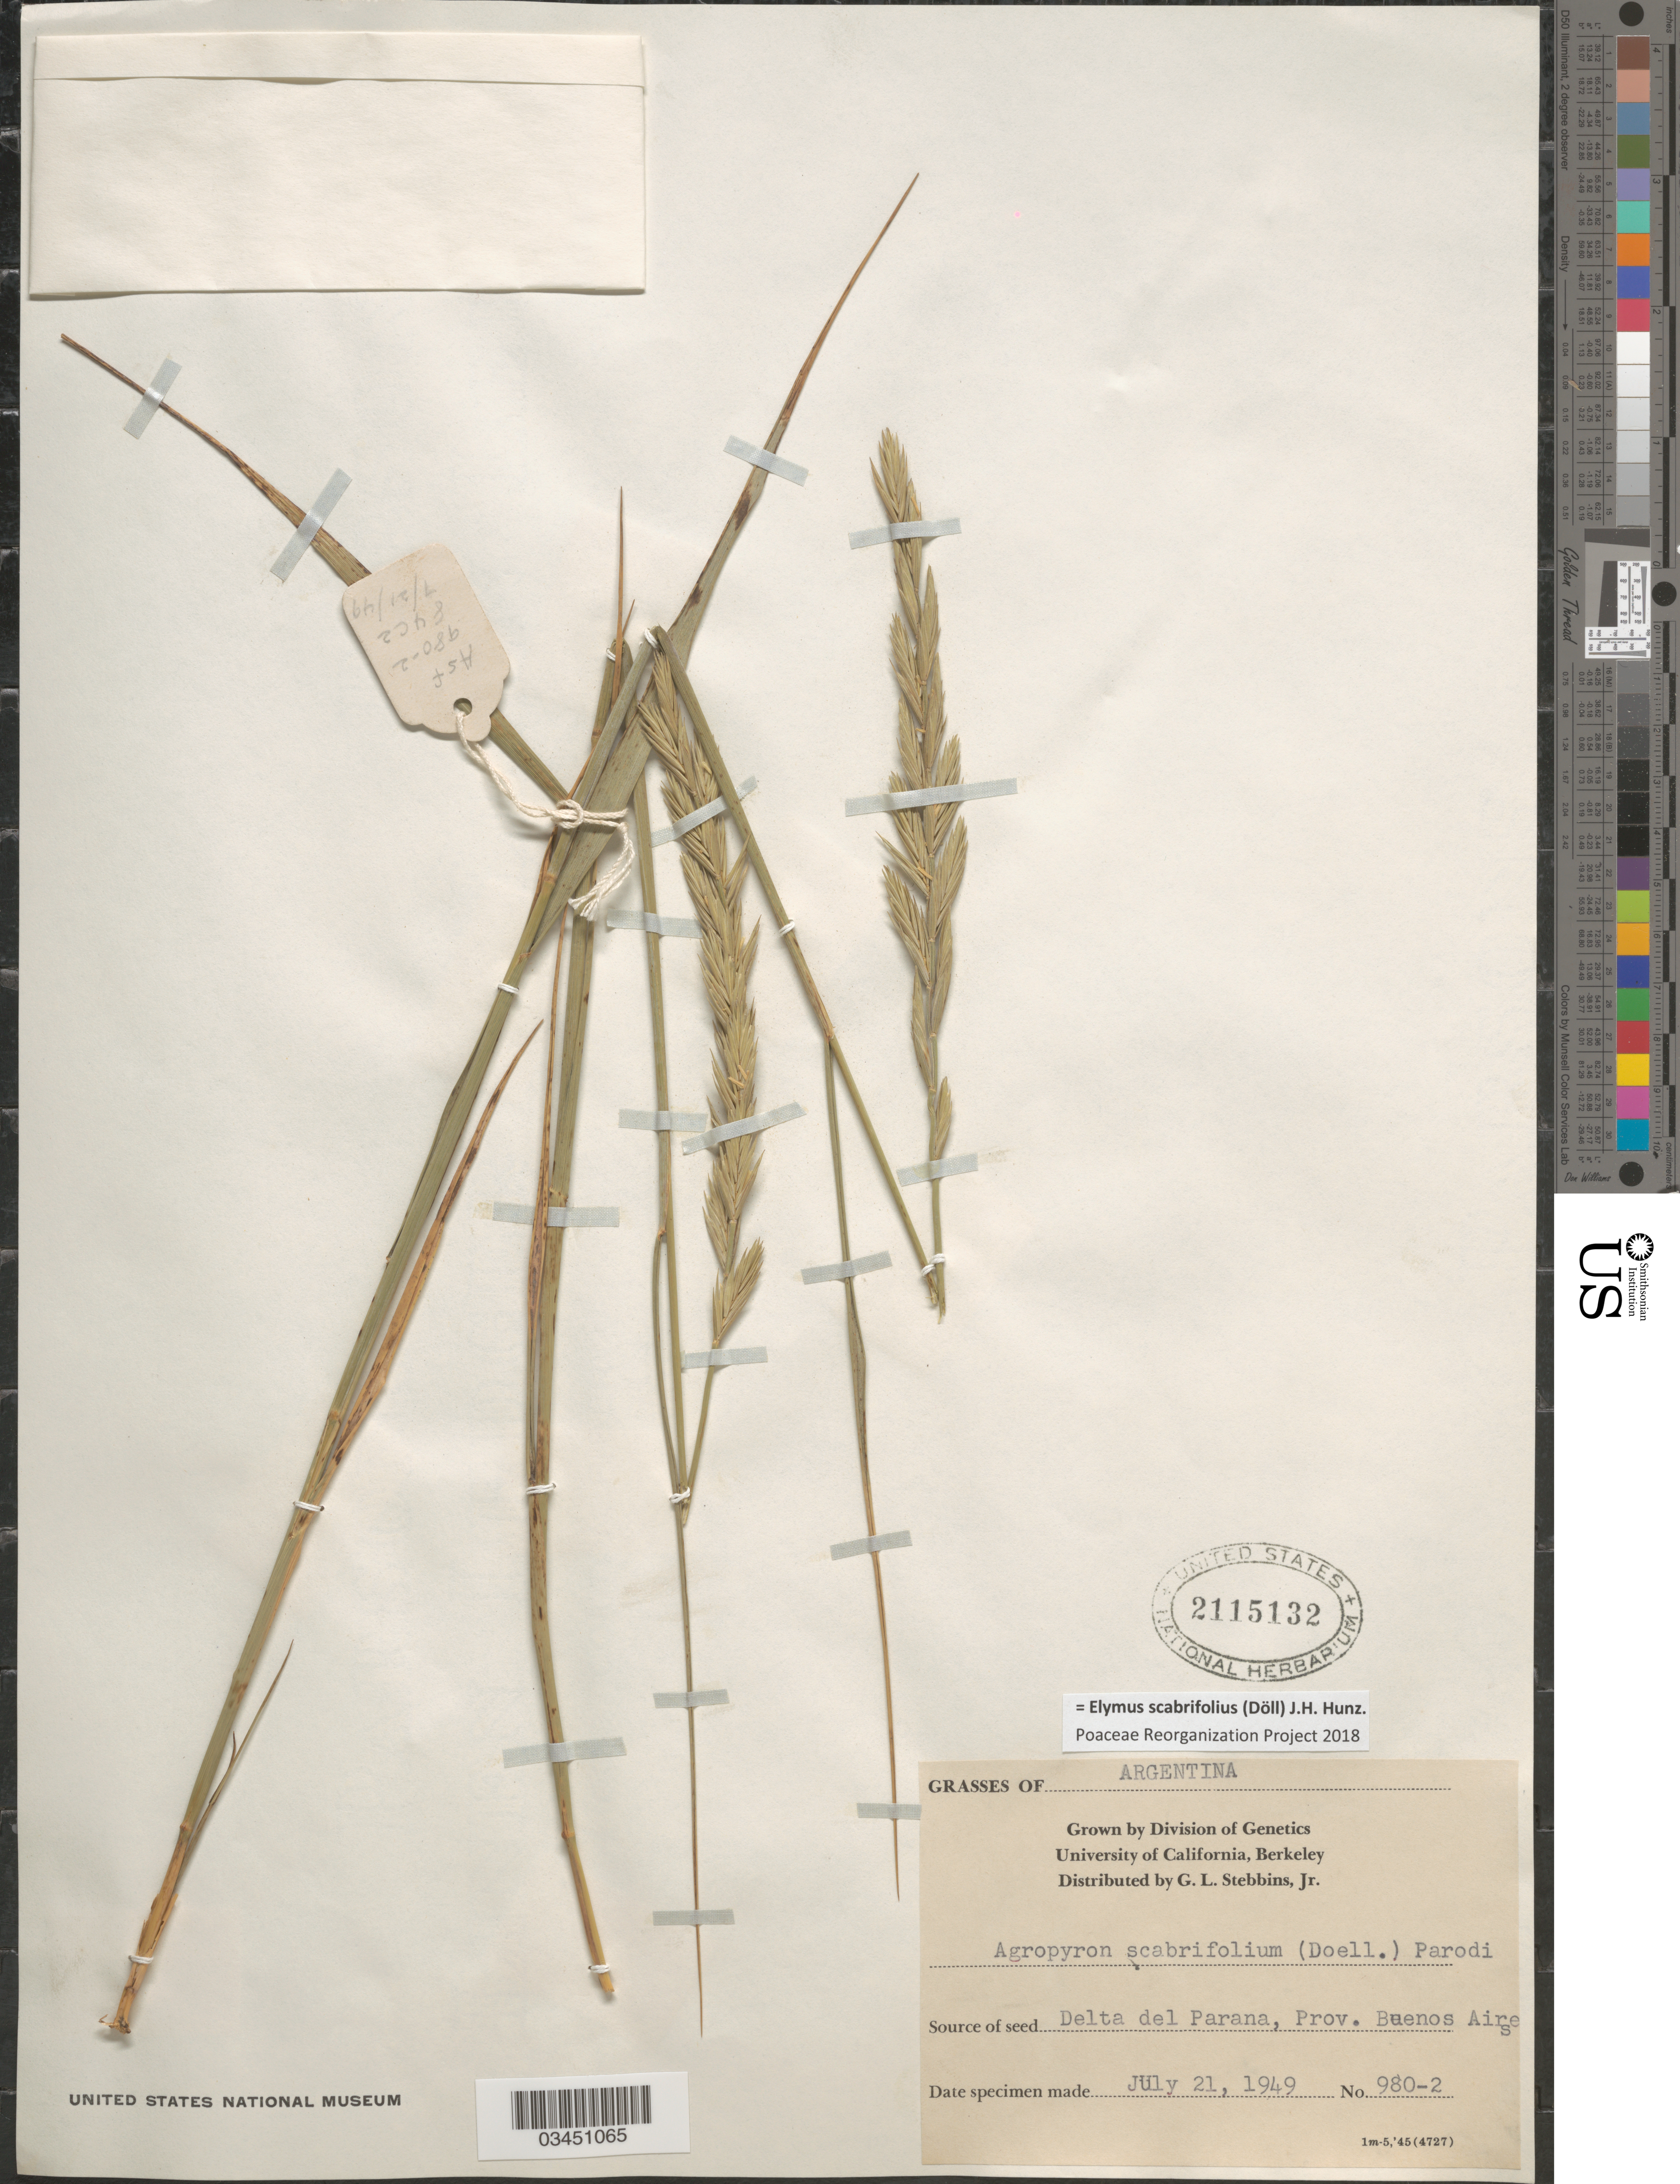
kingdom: Plantae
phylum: Tracheophyta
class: Liliopsida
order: Poales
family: Poaceae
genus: Elymus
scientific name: Elymus scabrifolius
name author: (Döll) J.H. Hunz.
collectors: G. L. Stebbins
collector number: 980-2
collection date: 1949-07-21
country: United States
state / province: California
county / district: Alameda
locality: University of California, Berkeley.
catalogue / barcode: US 2115132